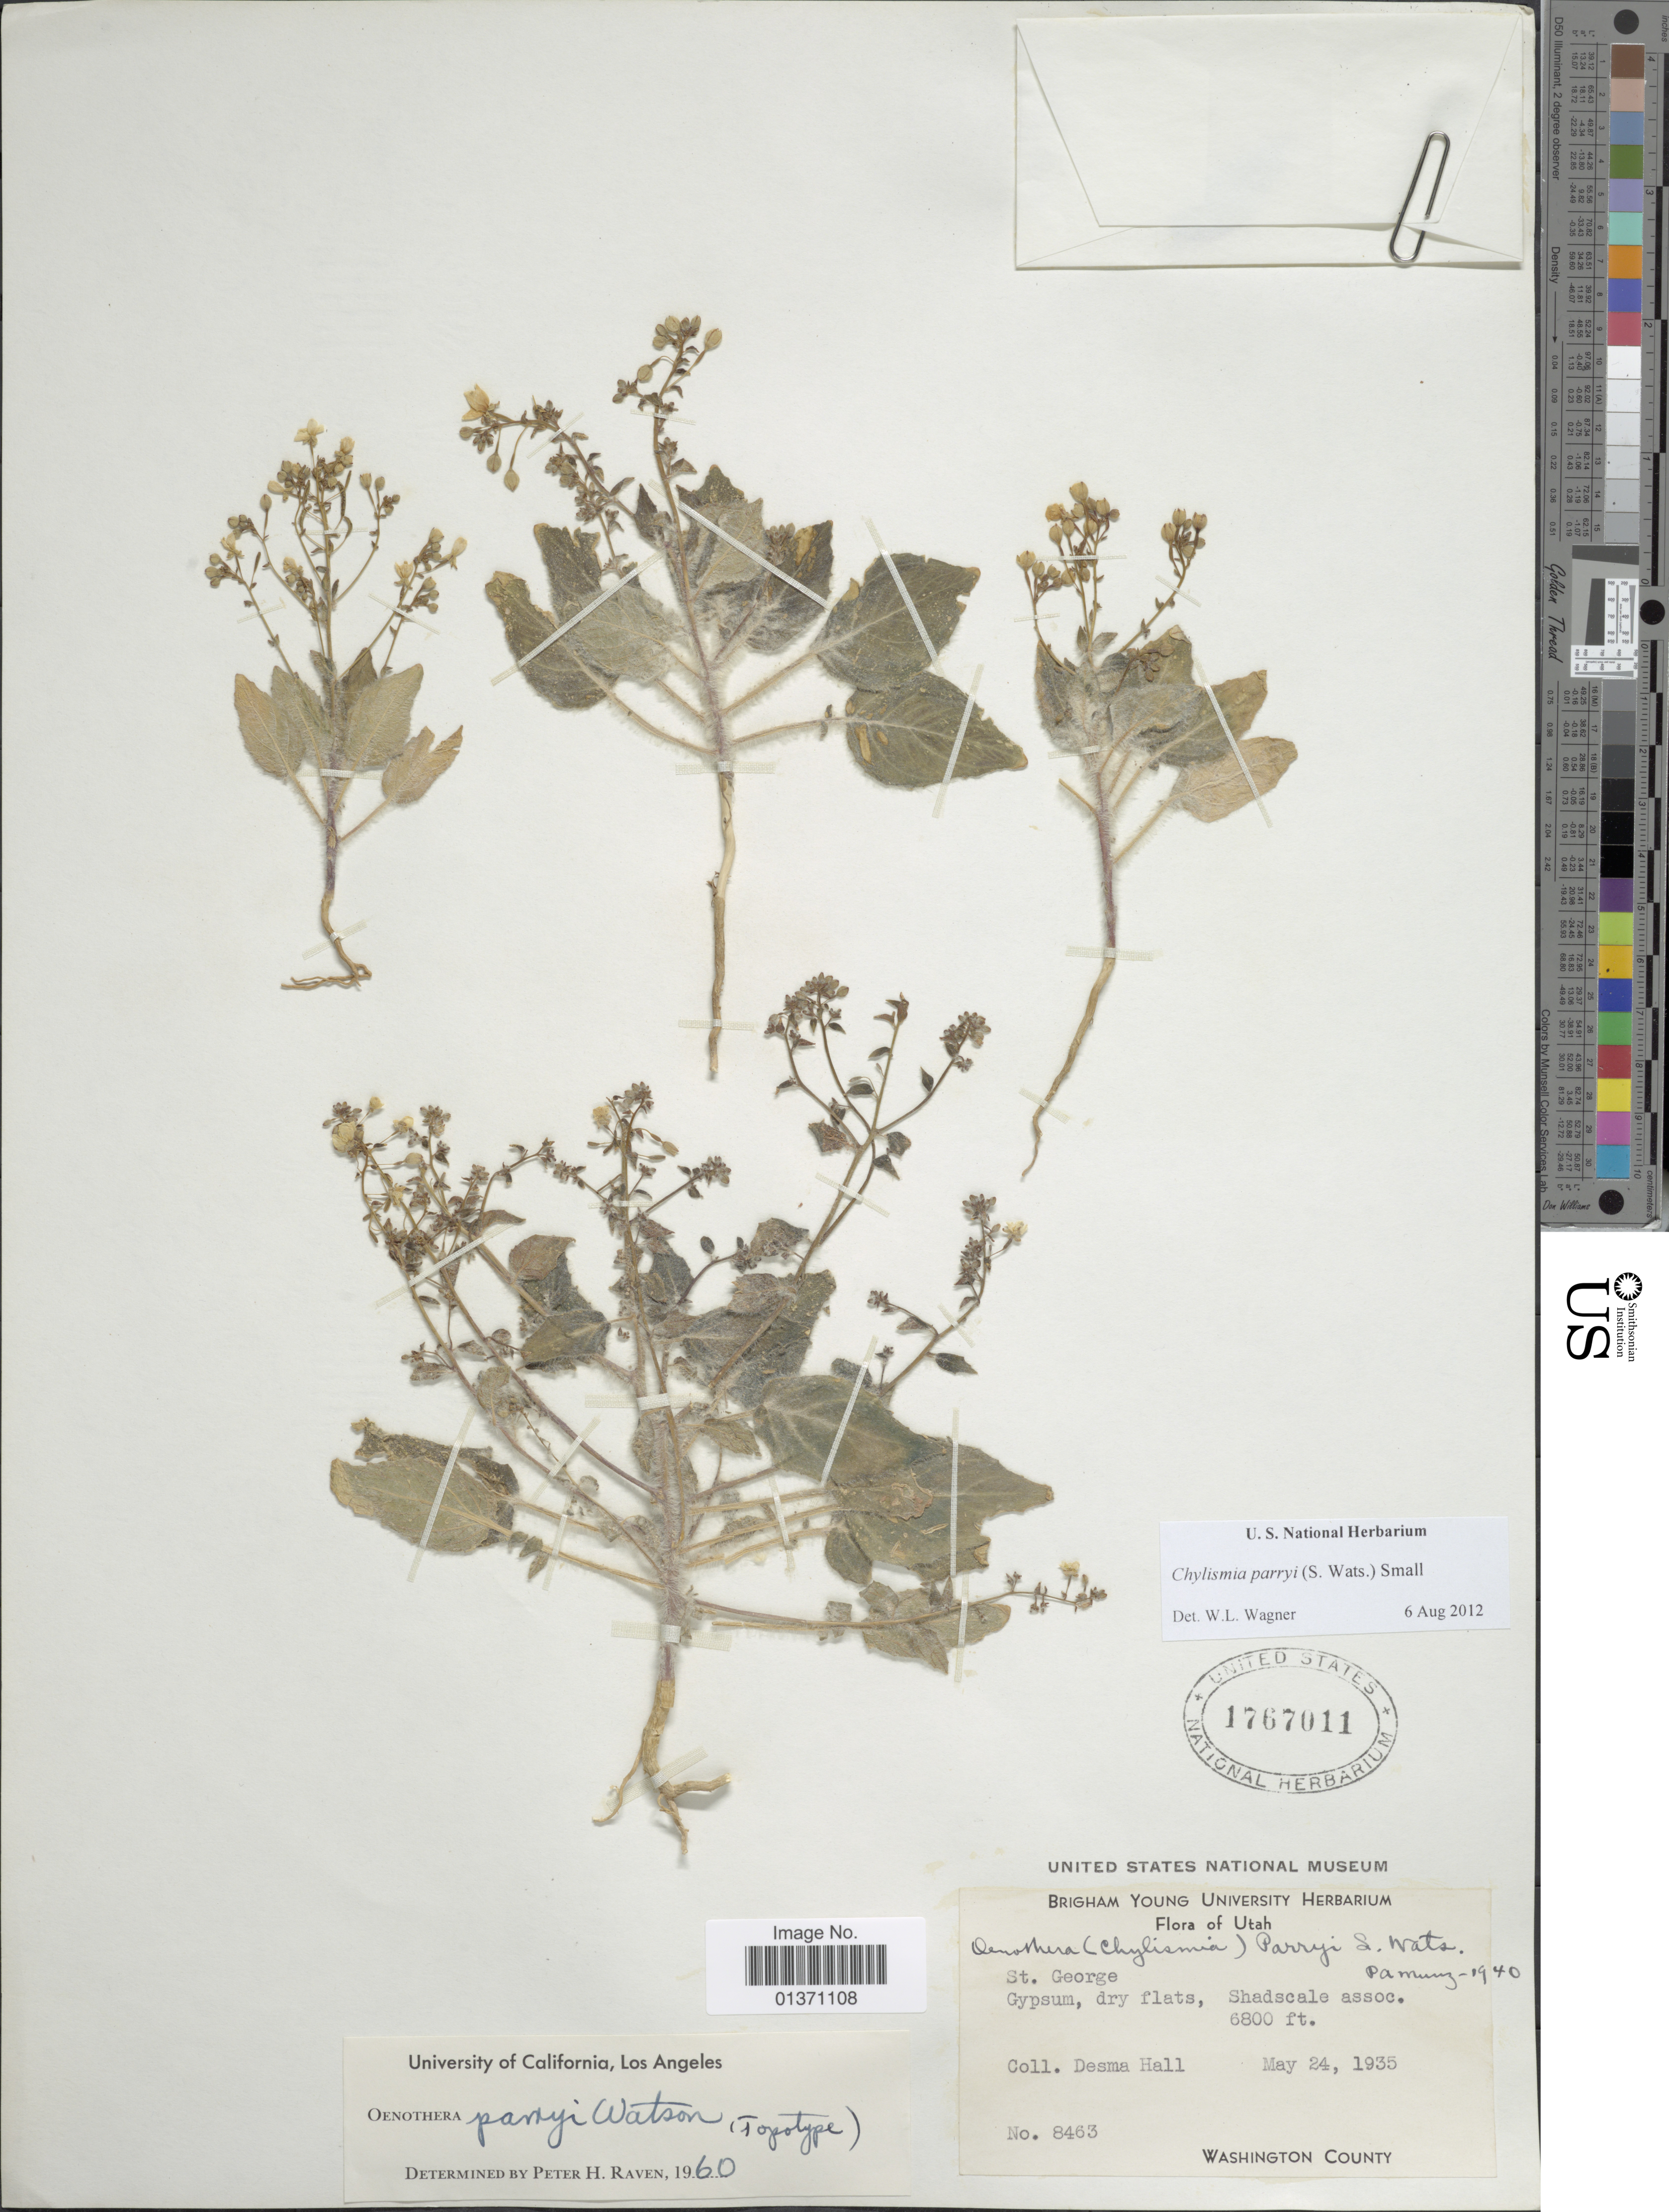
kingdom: Plantae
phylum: Tracheophyta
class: Magnoliopsida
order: Myrtales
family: Onagraceae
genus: Chylismia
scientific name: Chylismia parryi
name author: (S. Watson) Small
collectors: D. Hall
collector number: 8463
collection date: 1935-05-24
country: United States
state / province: Utah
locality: St. George, Gypsum, dry flats, Shadscale assoc., Washington County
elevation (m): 2073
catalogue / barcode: US 1767011